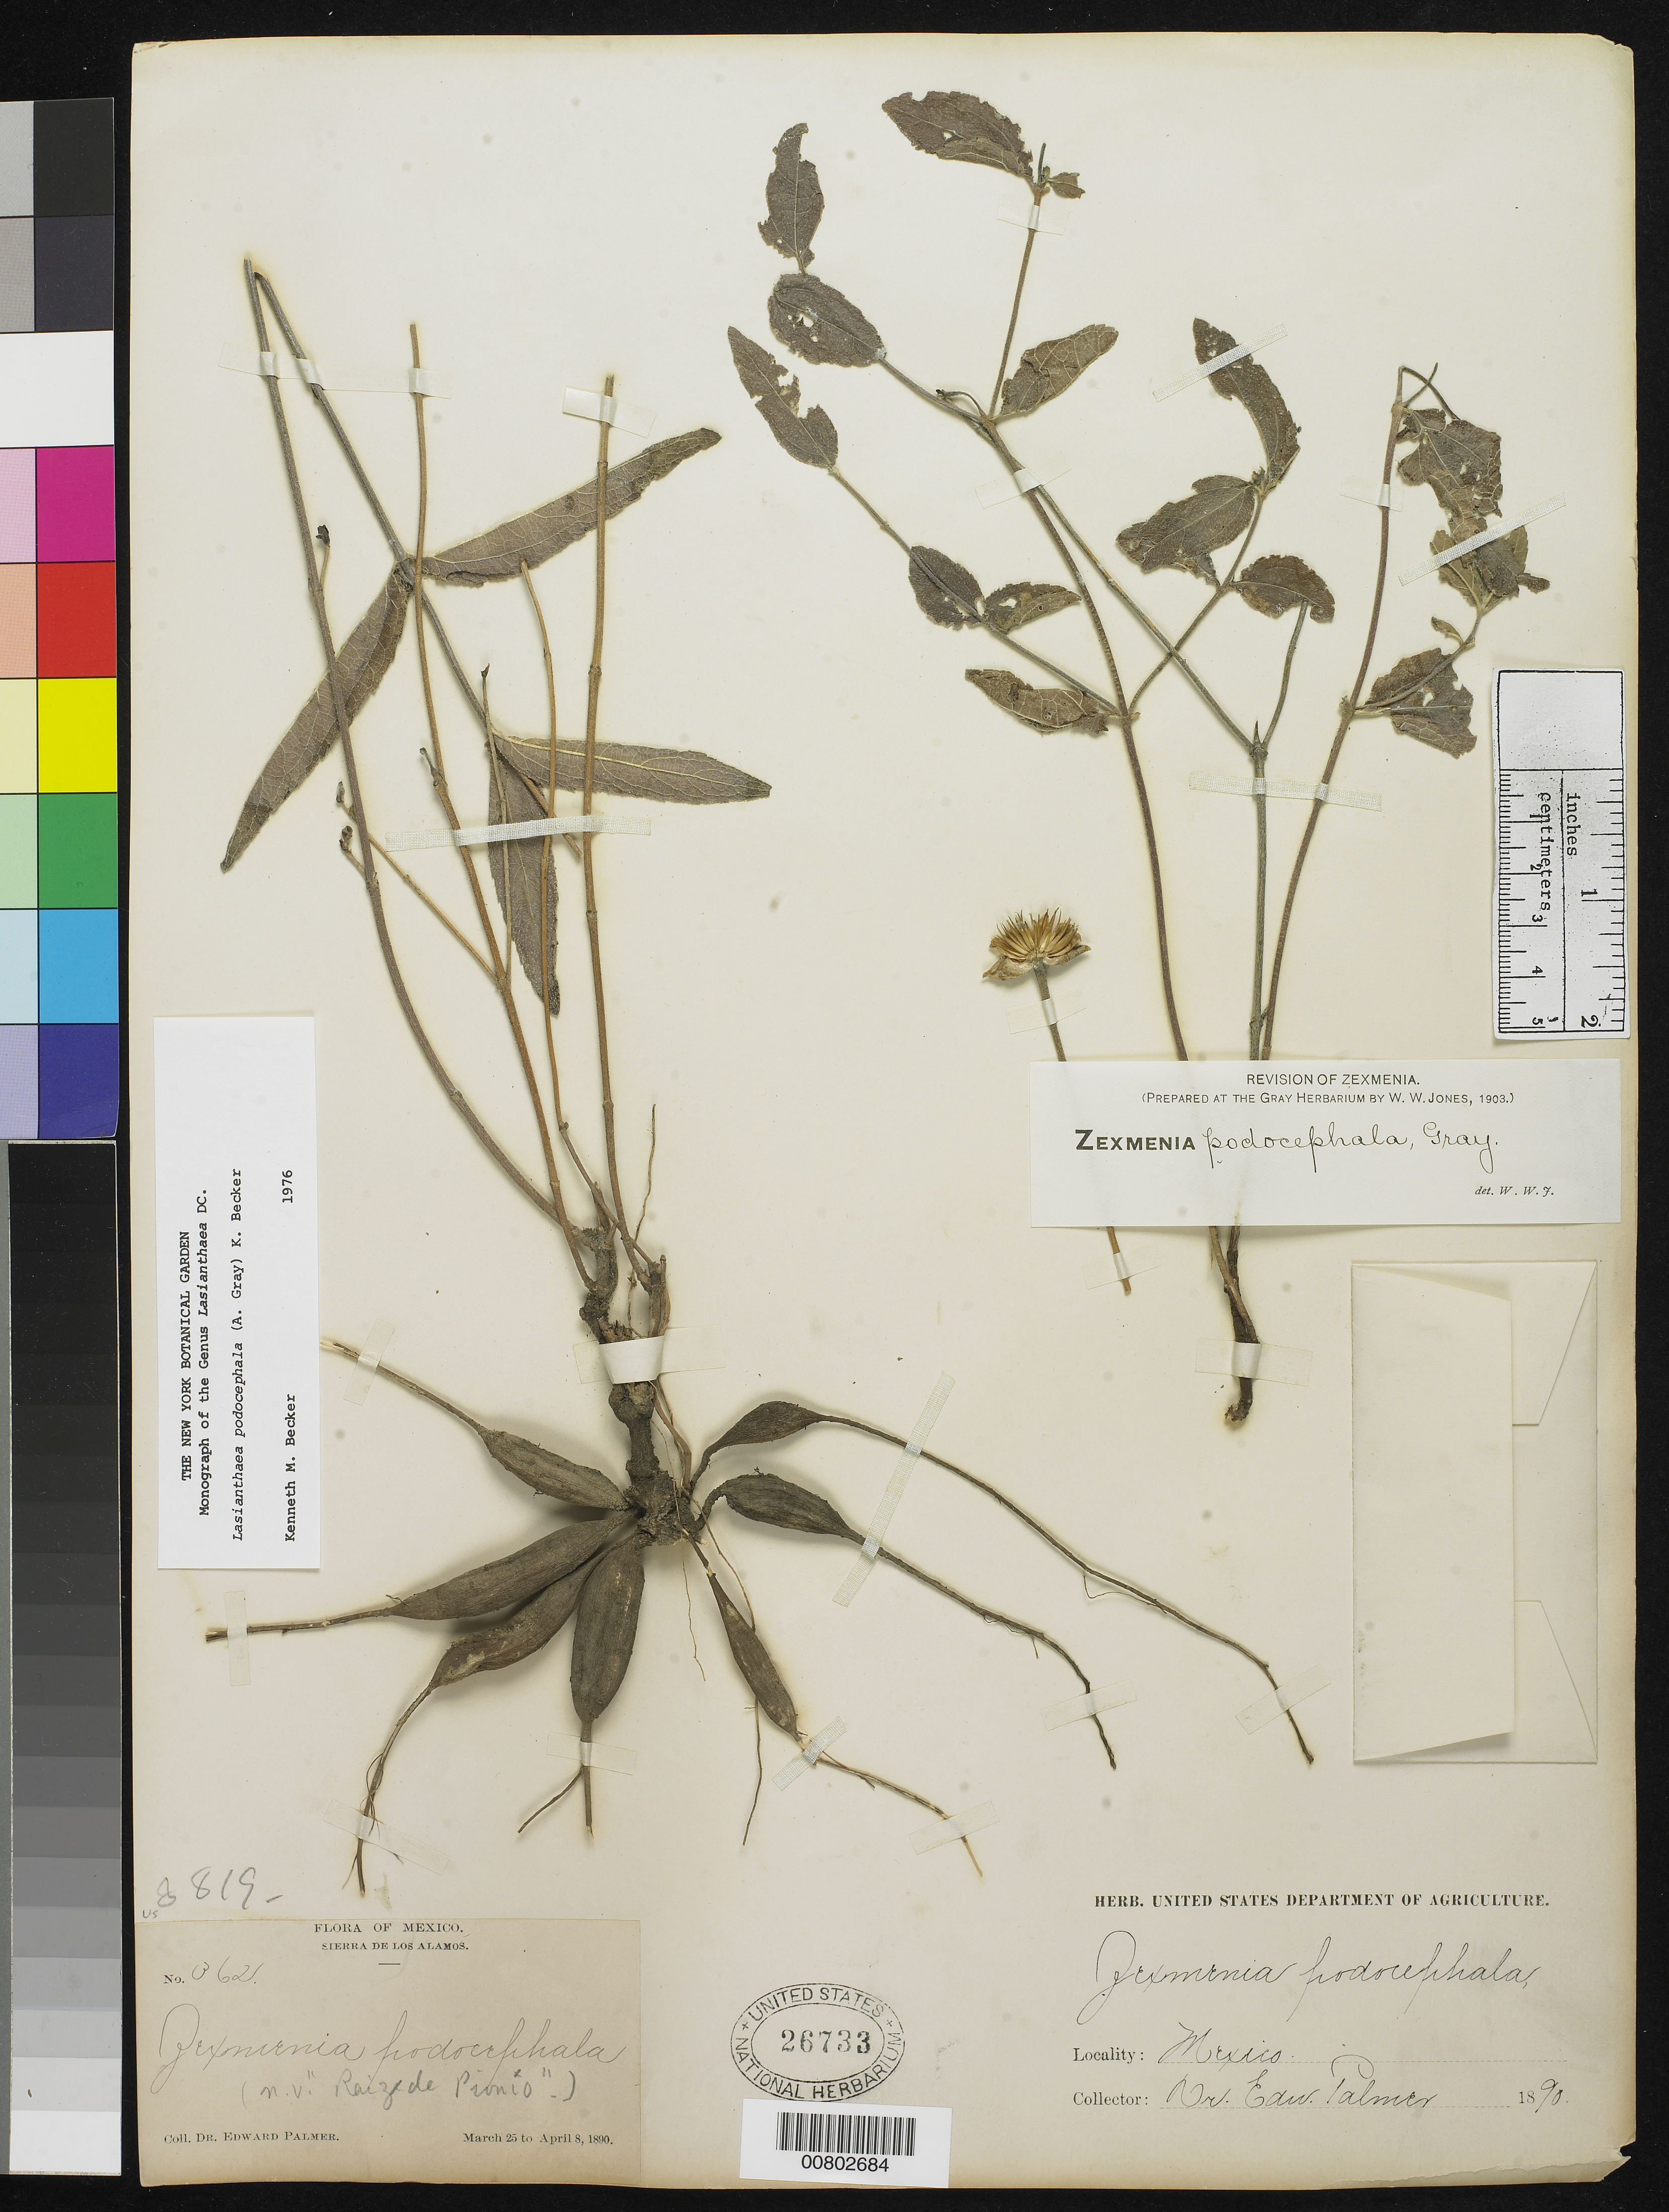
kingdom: Plantae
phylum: Tracheophyta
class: Magnoliopsida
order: Asterales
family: Asteraceae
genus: Lasianthaea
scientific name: Lasianthaea podocephala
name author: (A. Gray) K.M. Becker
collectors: E. Palmer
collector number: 362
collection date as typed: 25 Mar 1890 to 08 Apr 1890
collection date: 1890-03-25/1890-04-08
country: Mexico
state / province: Sonora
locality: Sierra de los Alamos, Sonora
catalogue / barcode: US 26733